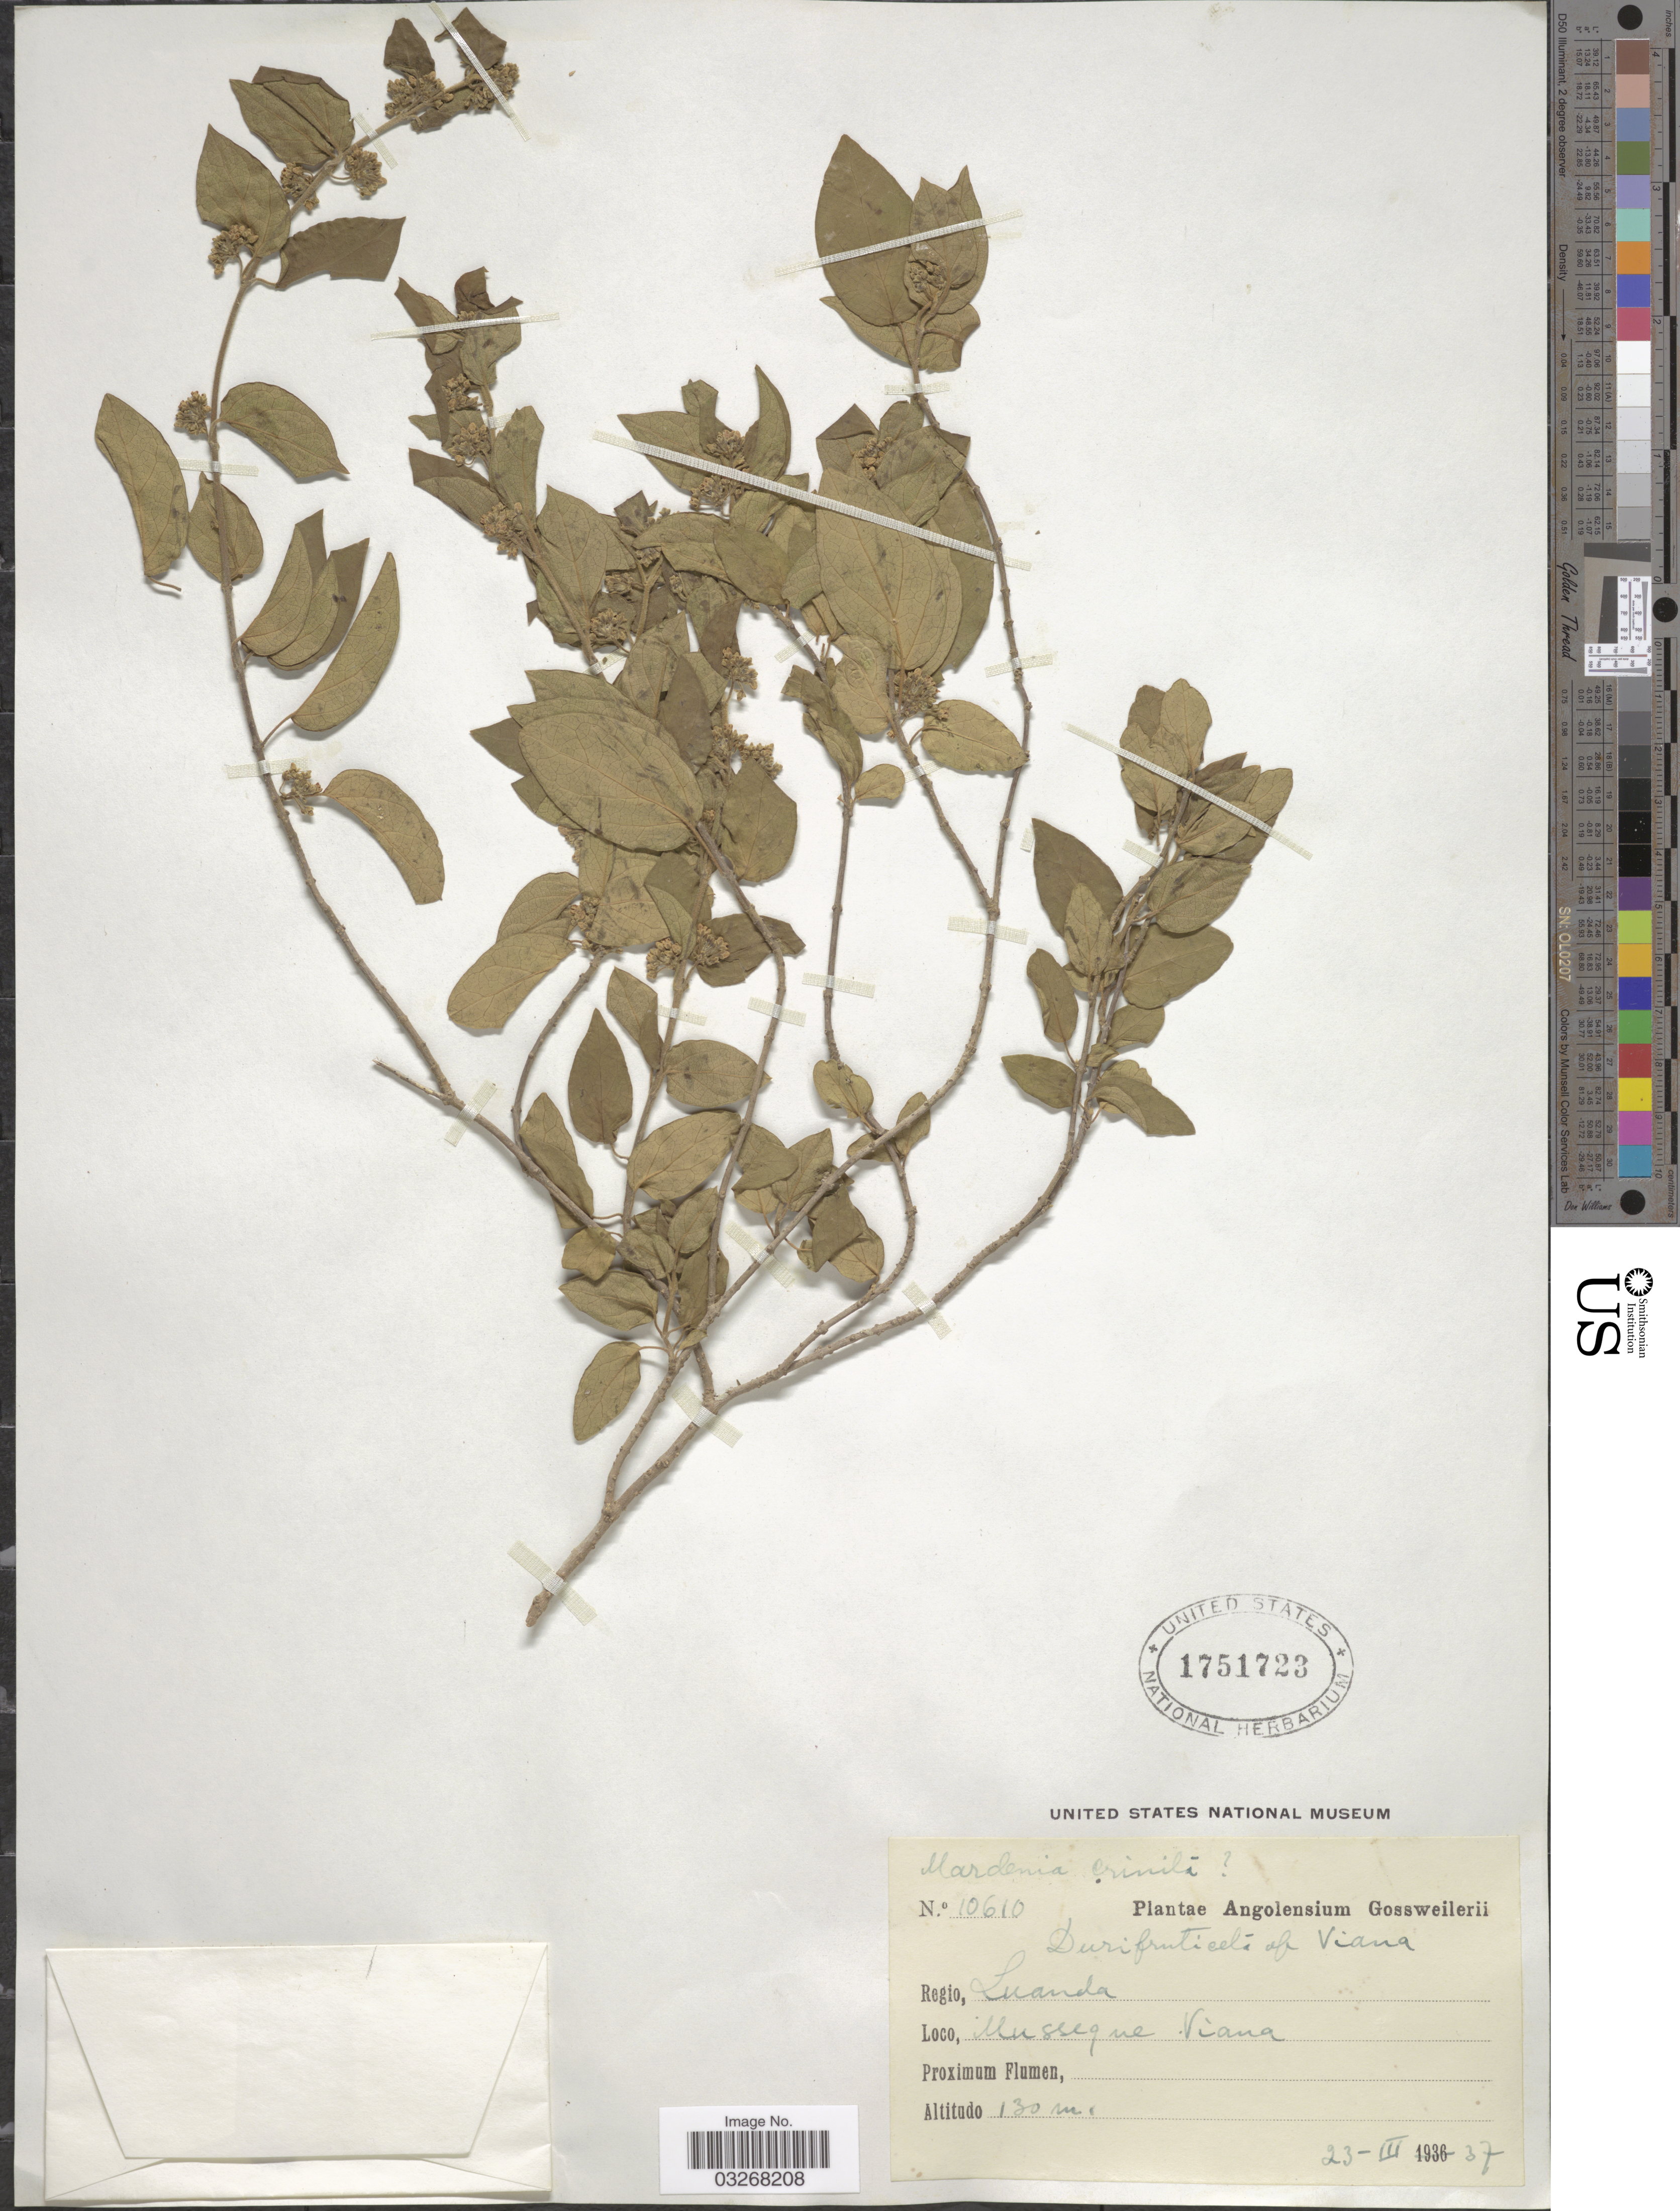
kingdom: Plantae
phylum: Tracheophyta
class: Magnoliopsida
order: Gentianales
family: Apocynaceae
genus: Marsdenia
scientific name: Marsdenia crinita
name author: Oliv.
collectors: -. Gossweiler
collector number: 10610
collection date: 1937-03-23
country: Angola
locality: Regio, Luanda. Musseque Viana.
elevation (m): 130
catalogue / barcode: US 1751723